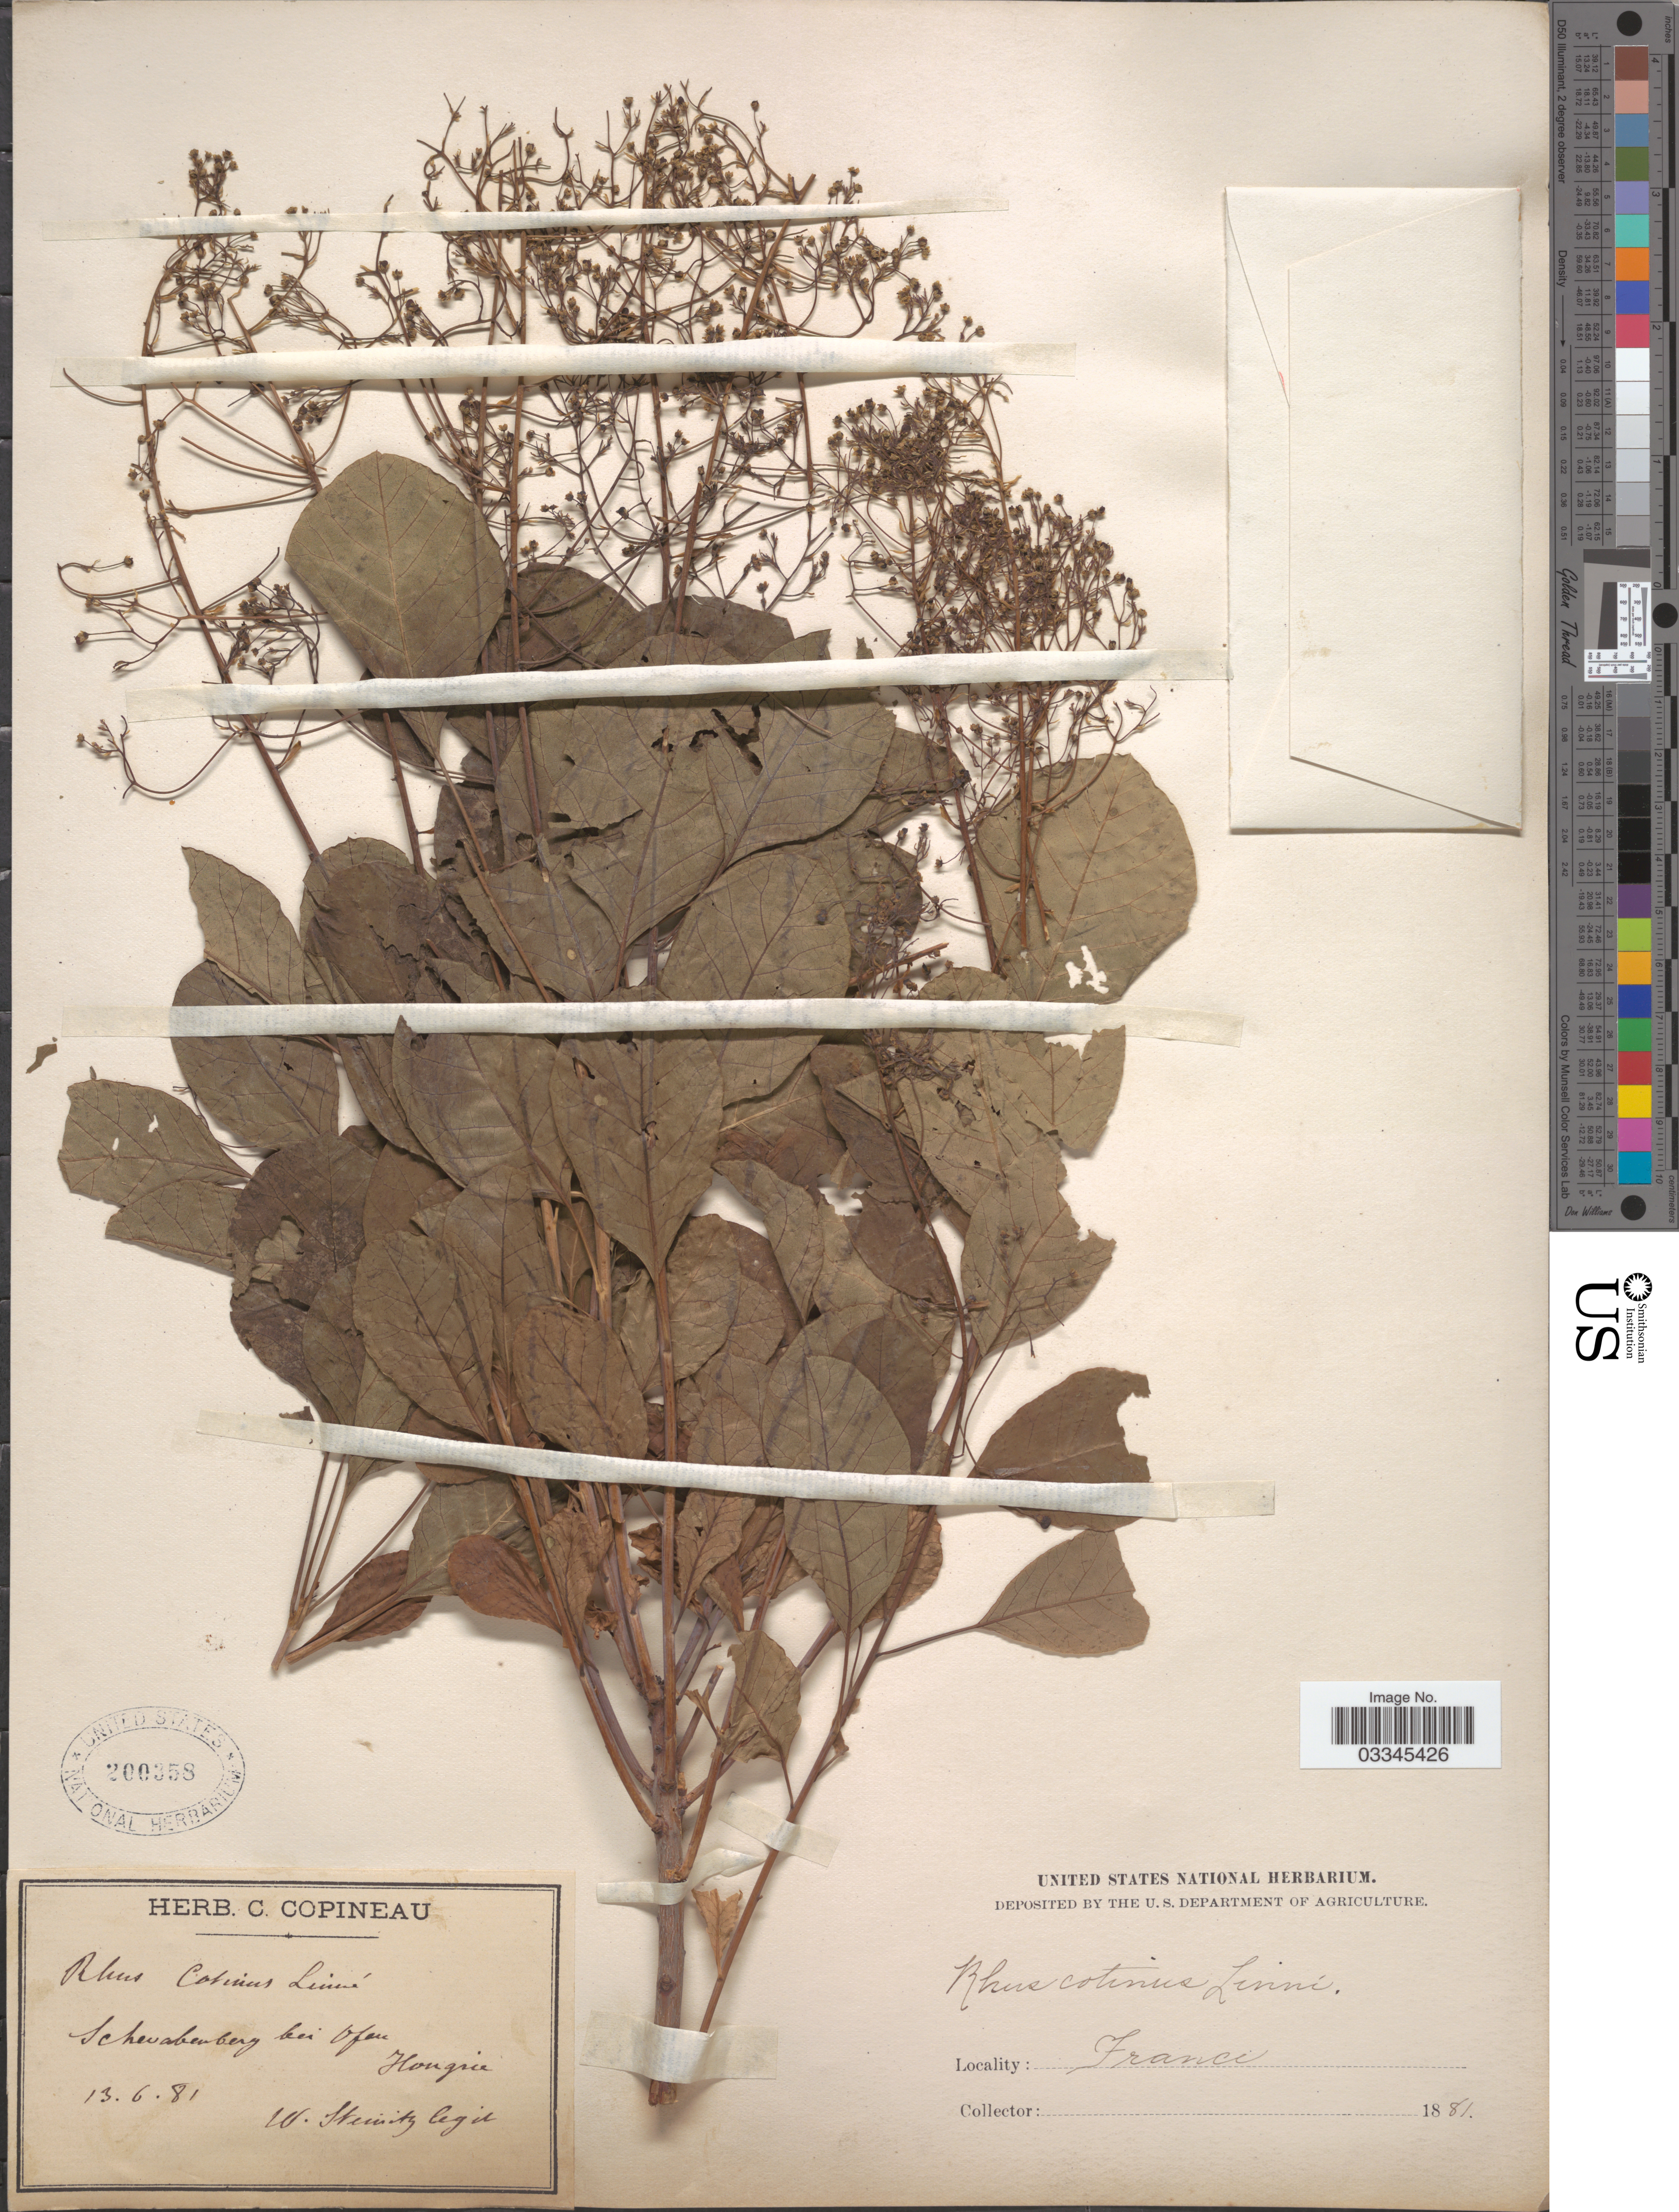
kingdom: Plantae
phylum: Tracheophyta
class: Magnoliopsida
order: Sapindales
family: Anacardiaceae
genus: Cotinus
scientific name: Cotinus coggygria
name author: Scop.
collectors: W. Steinitz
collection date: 1881-06-13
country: Hungary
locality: Schevabenberg bei Ofan, Hongrie. France.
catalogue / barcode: US 200358